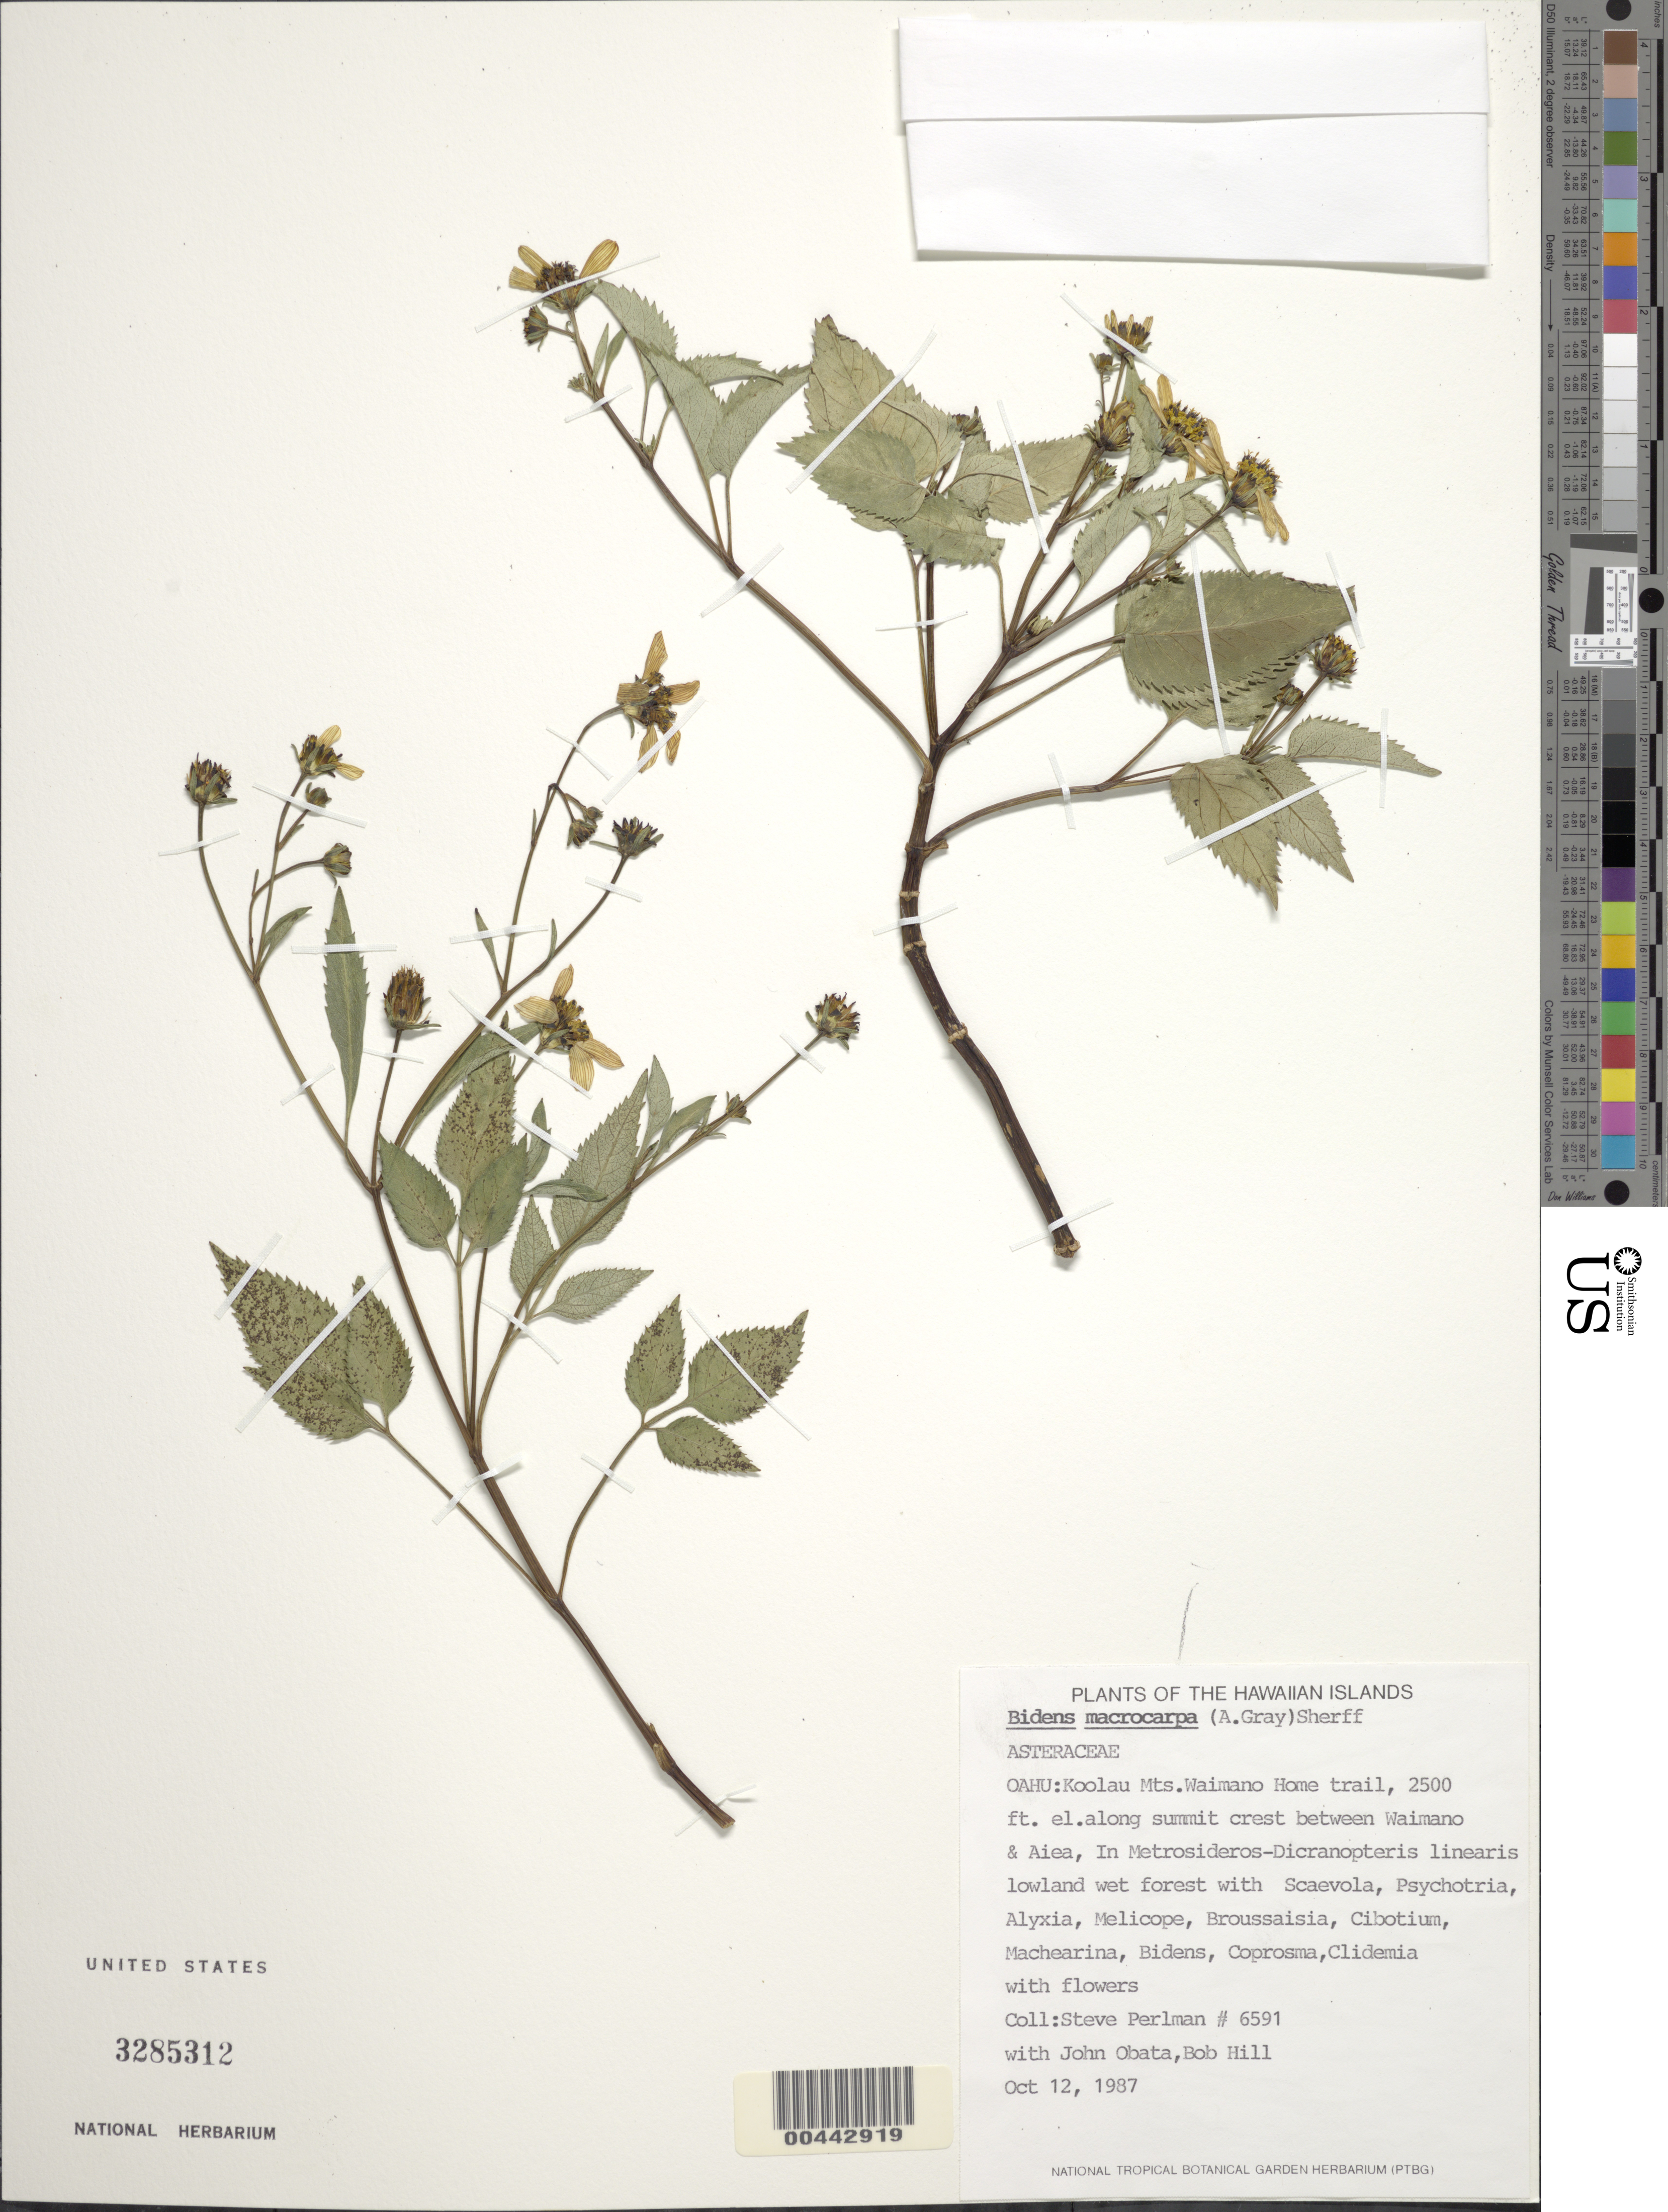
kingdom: Plantae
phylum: Tracheophyta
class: Magnoliopsida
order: Asterales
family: Asteraceae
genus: Bidens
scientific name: Bidens macrocarpa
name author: (A. Gray) Sherff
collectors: S. P. Perlman, J. Obata & B. Hill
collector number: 6591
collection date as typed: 12 Oct 1987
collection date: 1987-10-12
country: United States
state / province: Hawaii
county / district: Honolulu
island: Oahu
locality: Koolau Mts., Waimano Home trail, along summit crest between Waimano & Aiea.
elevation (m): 762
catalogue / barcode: US 3285312